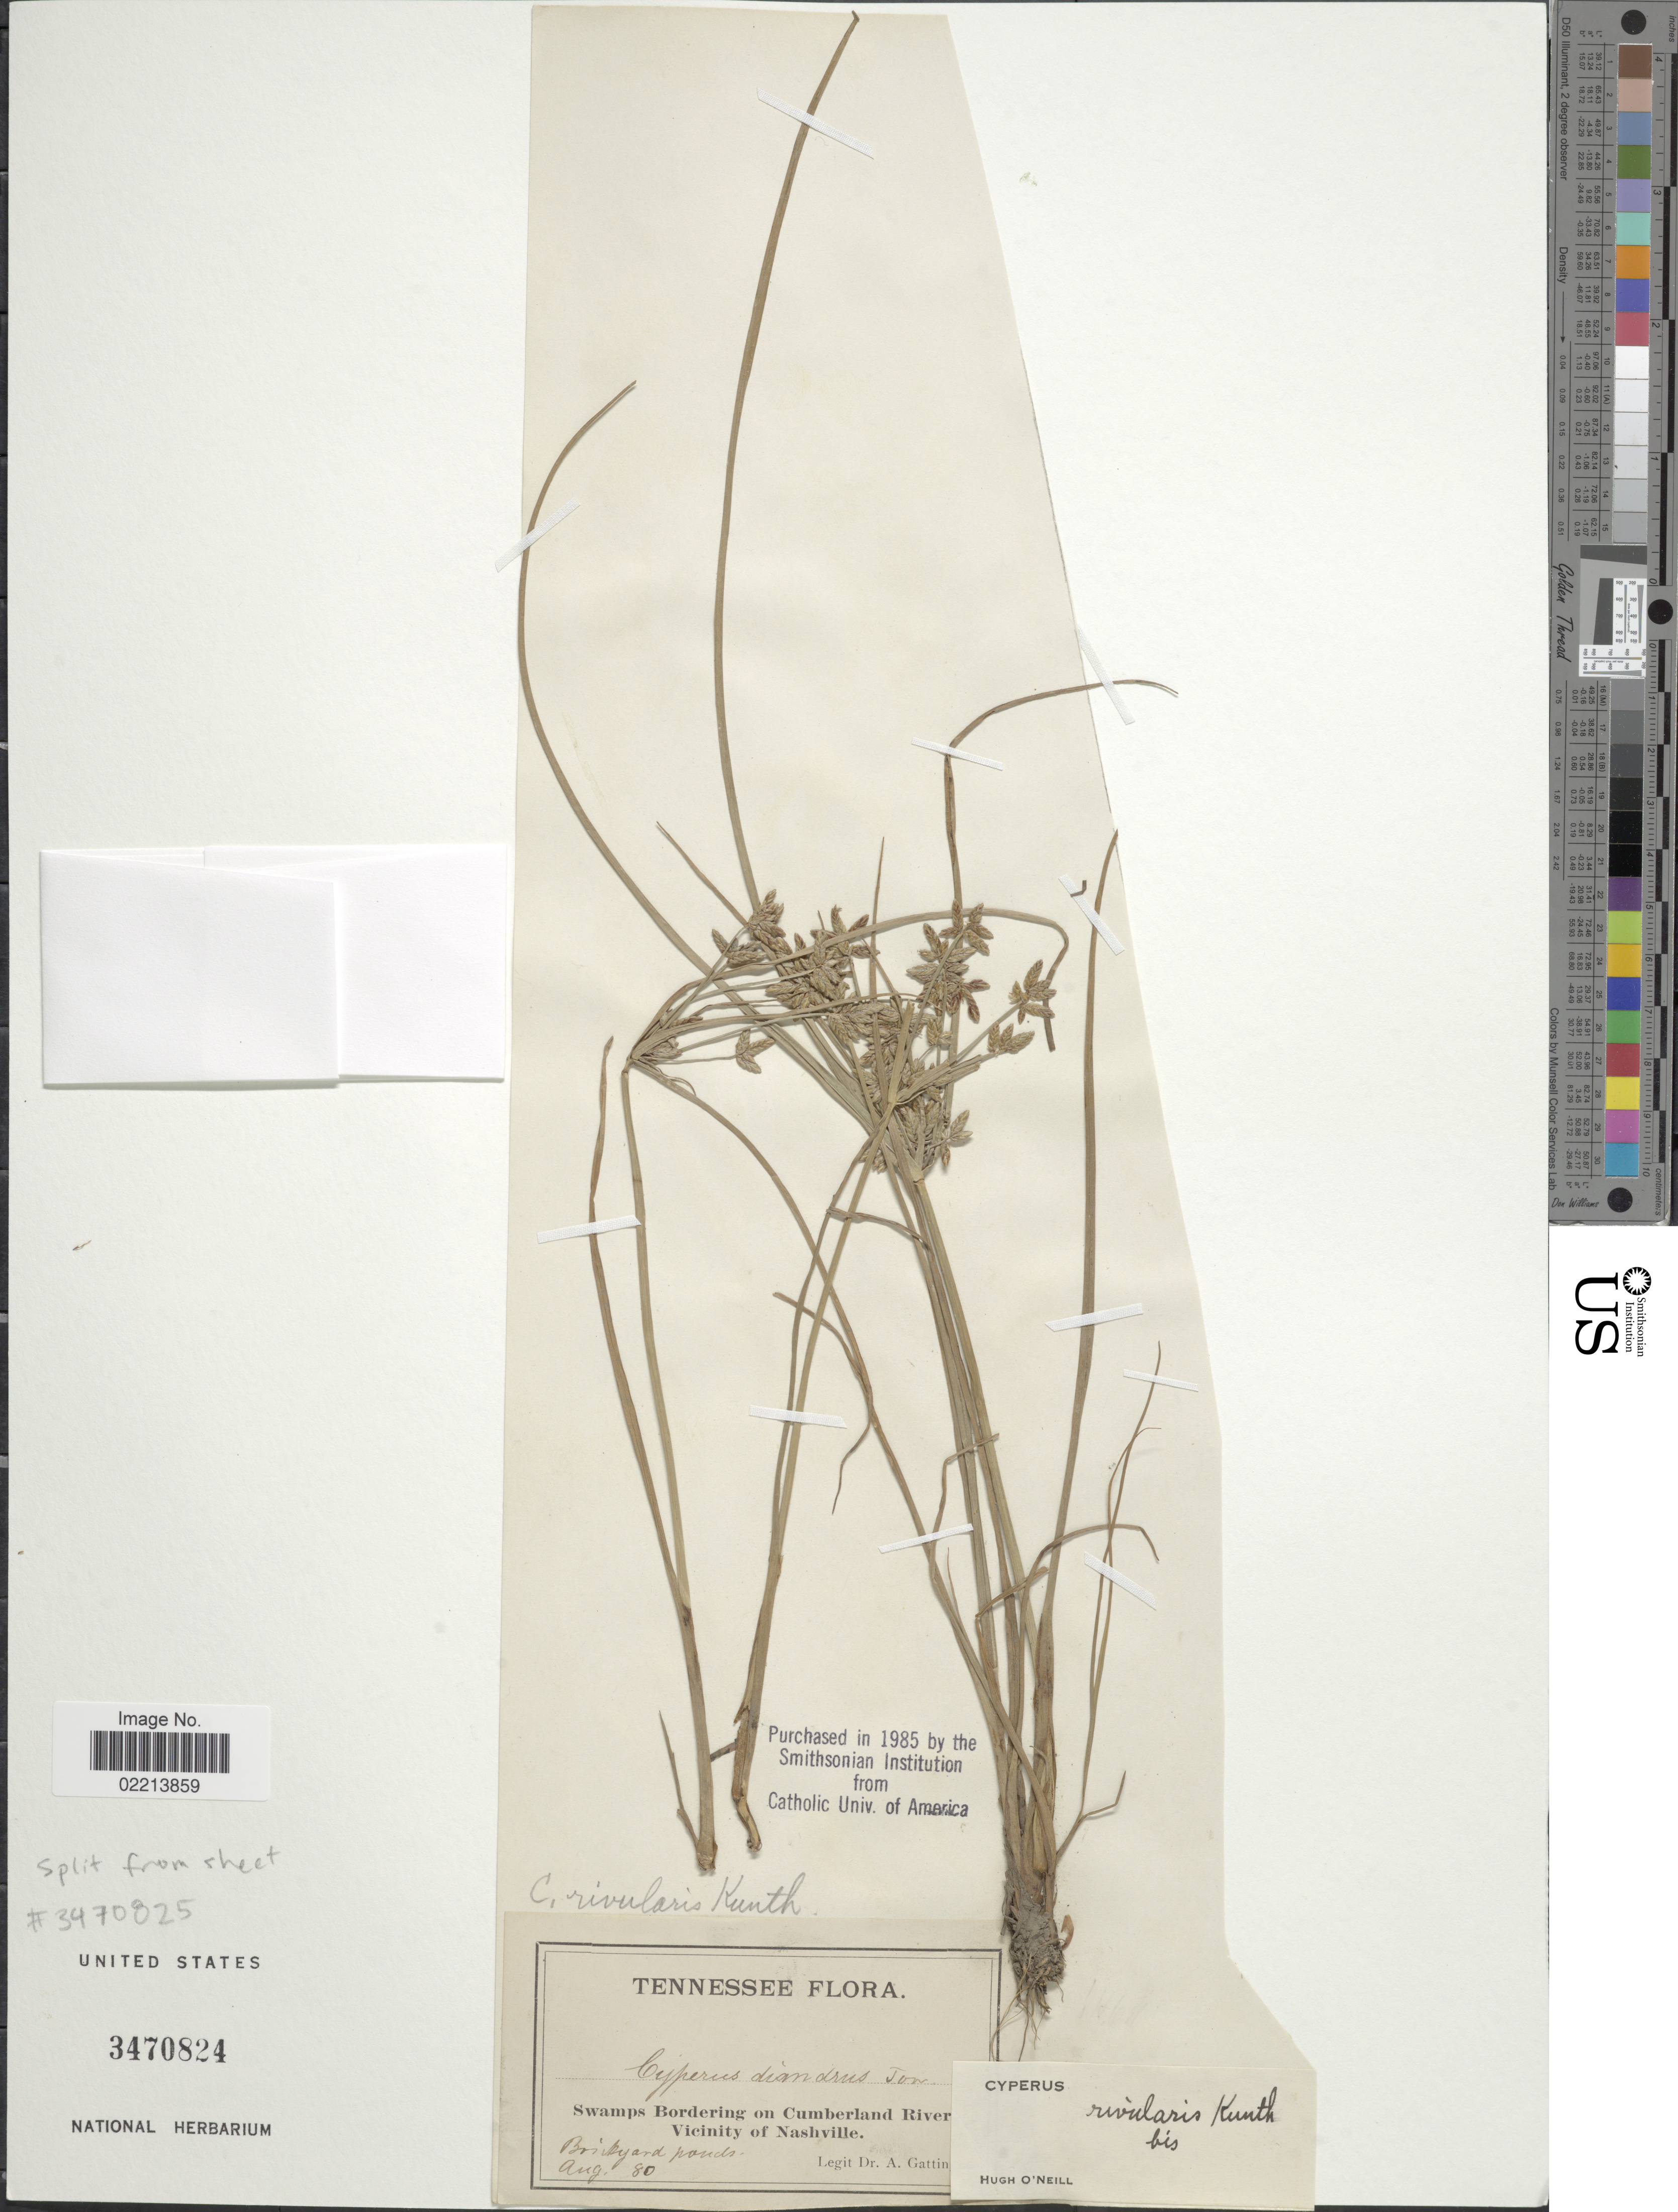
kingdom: Plantae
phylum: Tracheophyta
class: Liliopsida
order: Poales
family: Cyperaceae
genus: Cyperus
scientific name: Cyperus bipartitus Torr.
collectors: A. Gattinger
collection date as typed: Transcribed d/m/y: /8/80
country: United States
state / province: Tennessee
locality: Swamps Bordering on Cumberland River. Vicinity of Nashville. Brickyard ponds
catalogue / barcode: US 3470824